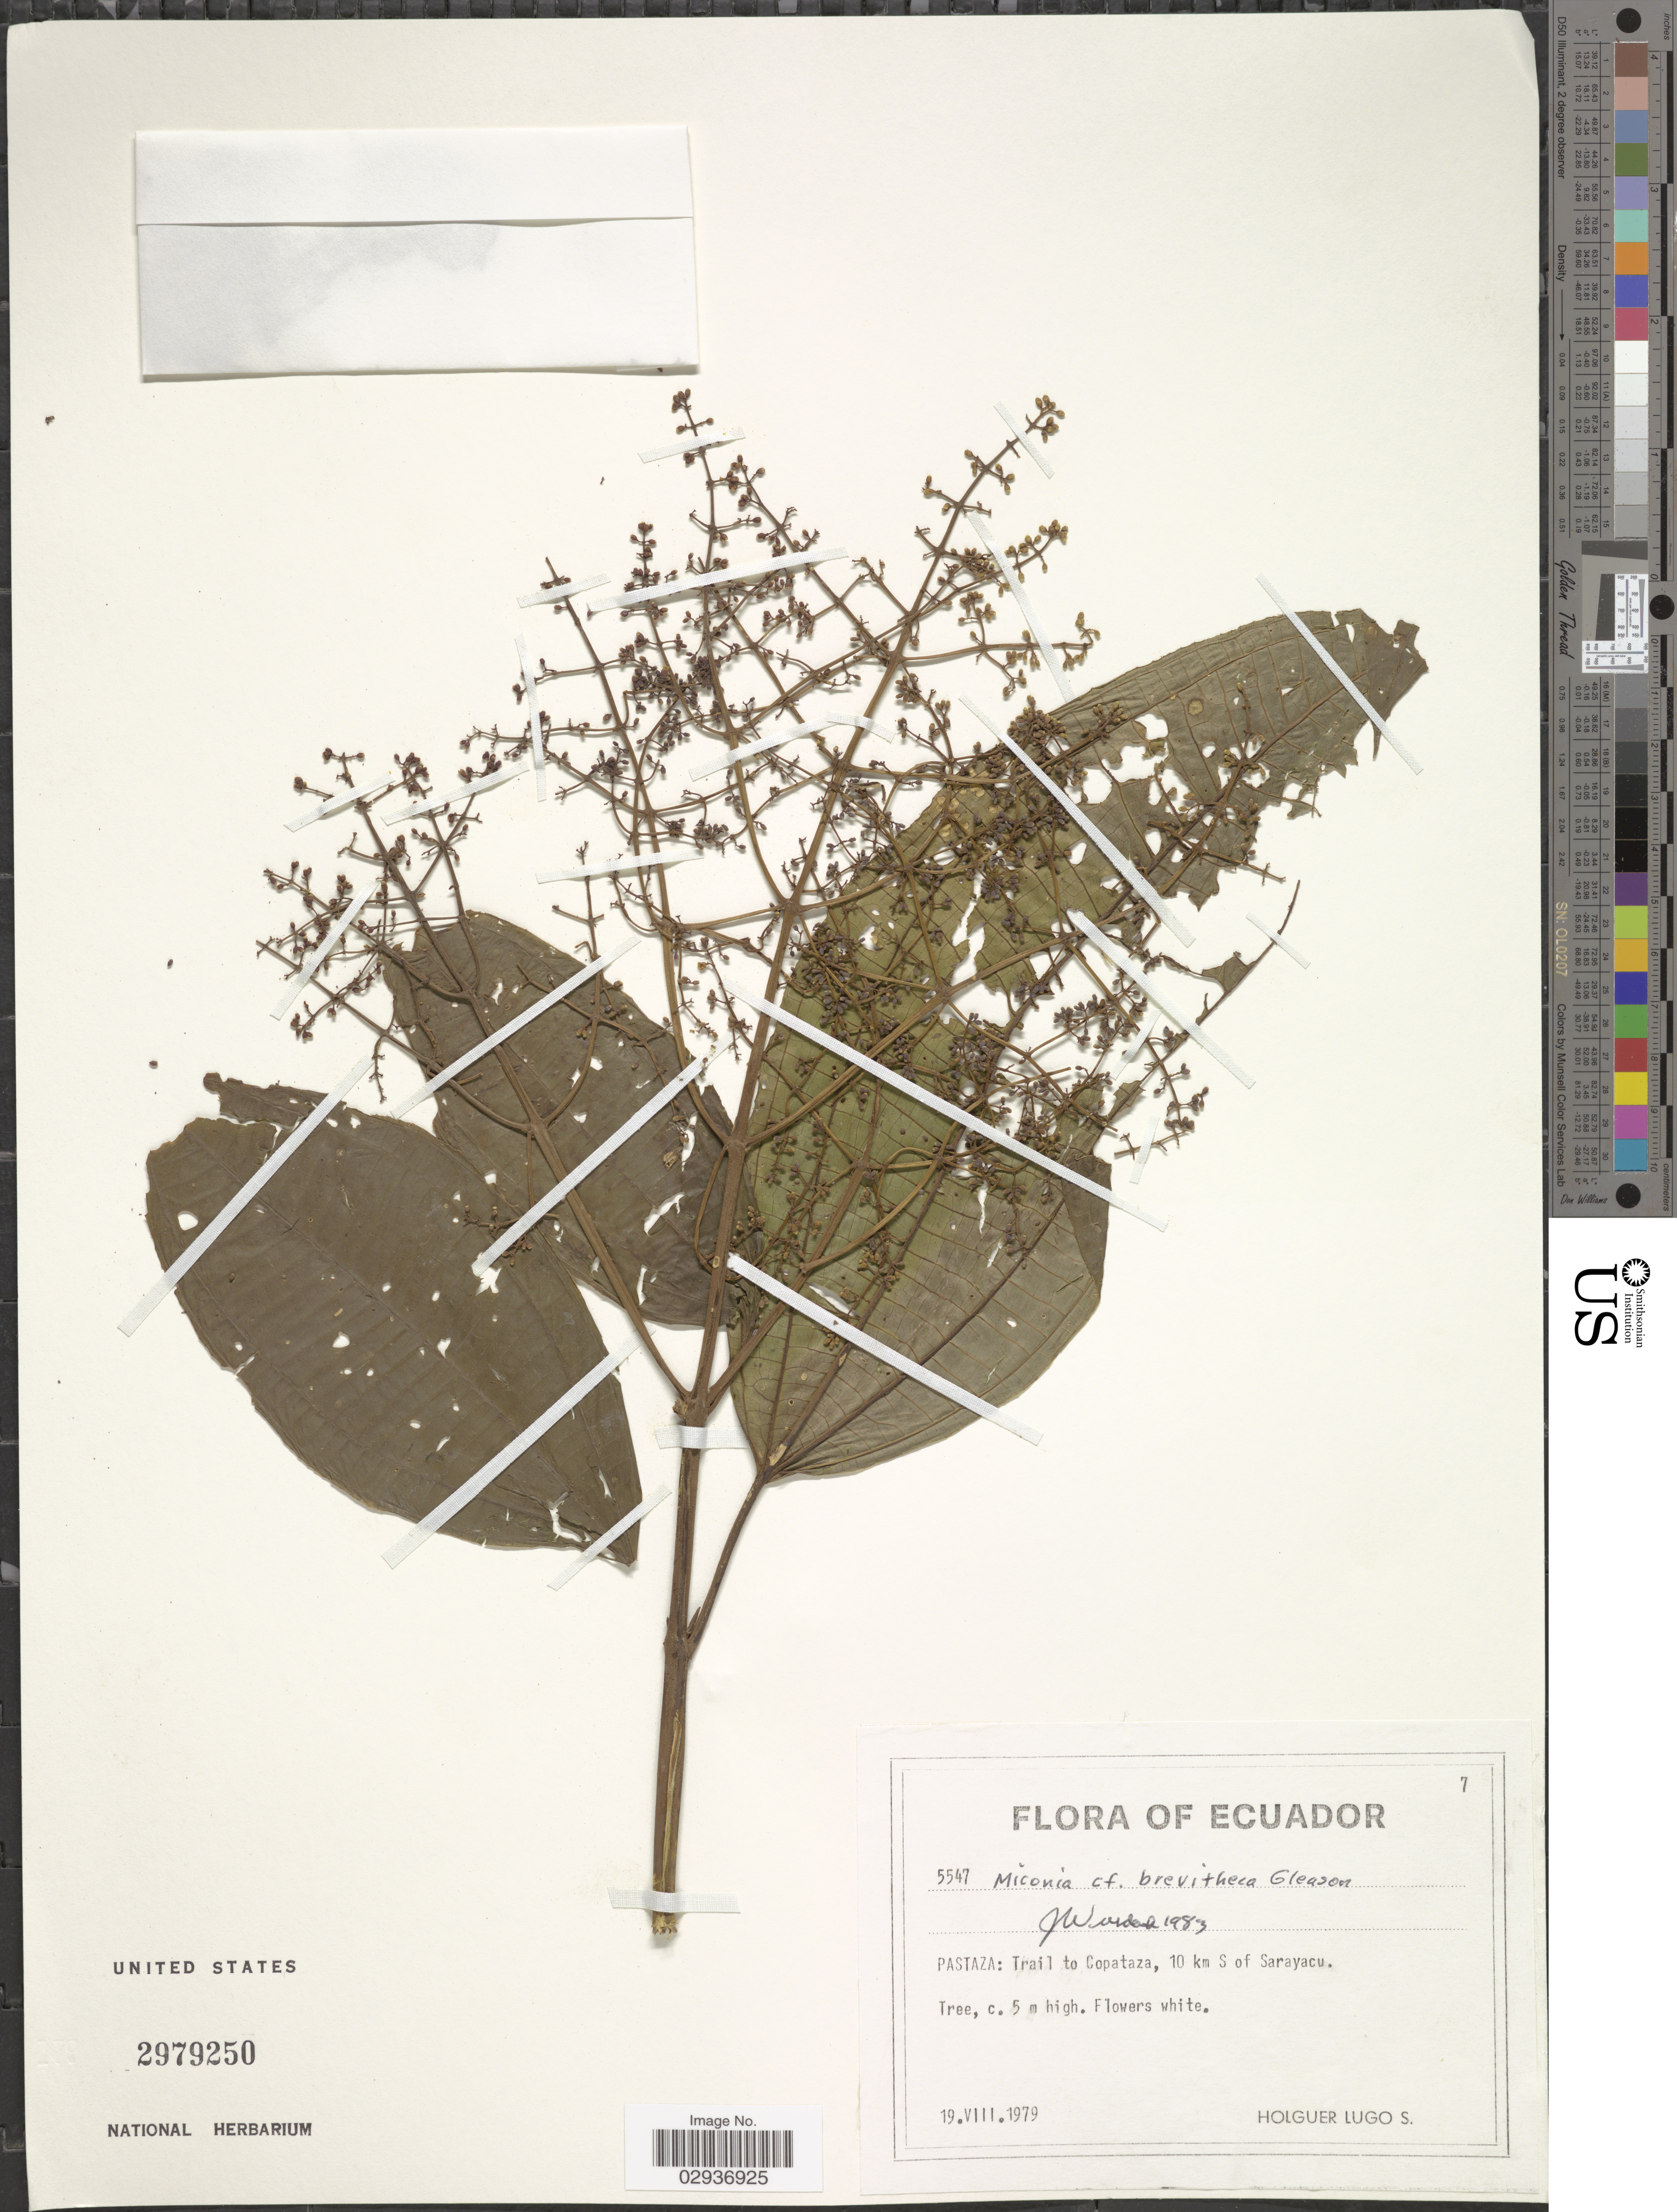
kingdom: Plantae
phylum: Tracheophyta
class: Magnoliopsida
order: Myrtales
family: Melastomataceae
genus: Miconia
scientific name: Miconia brevitheca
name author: Gleason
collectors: H. Lugo S.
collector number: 5547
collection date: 1979-08-19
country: Ecuador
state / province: Pastaza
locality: Trail to Copataza, 10 km S of Sarayacu.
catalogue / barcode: US 2979250